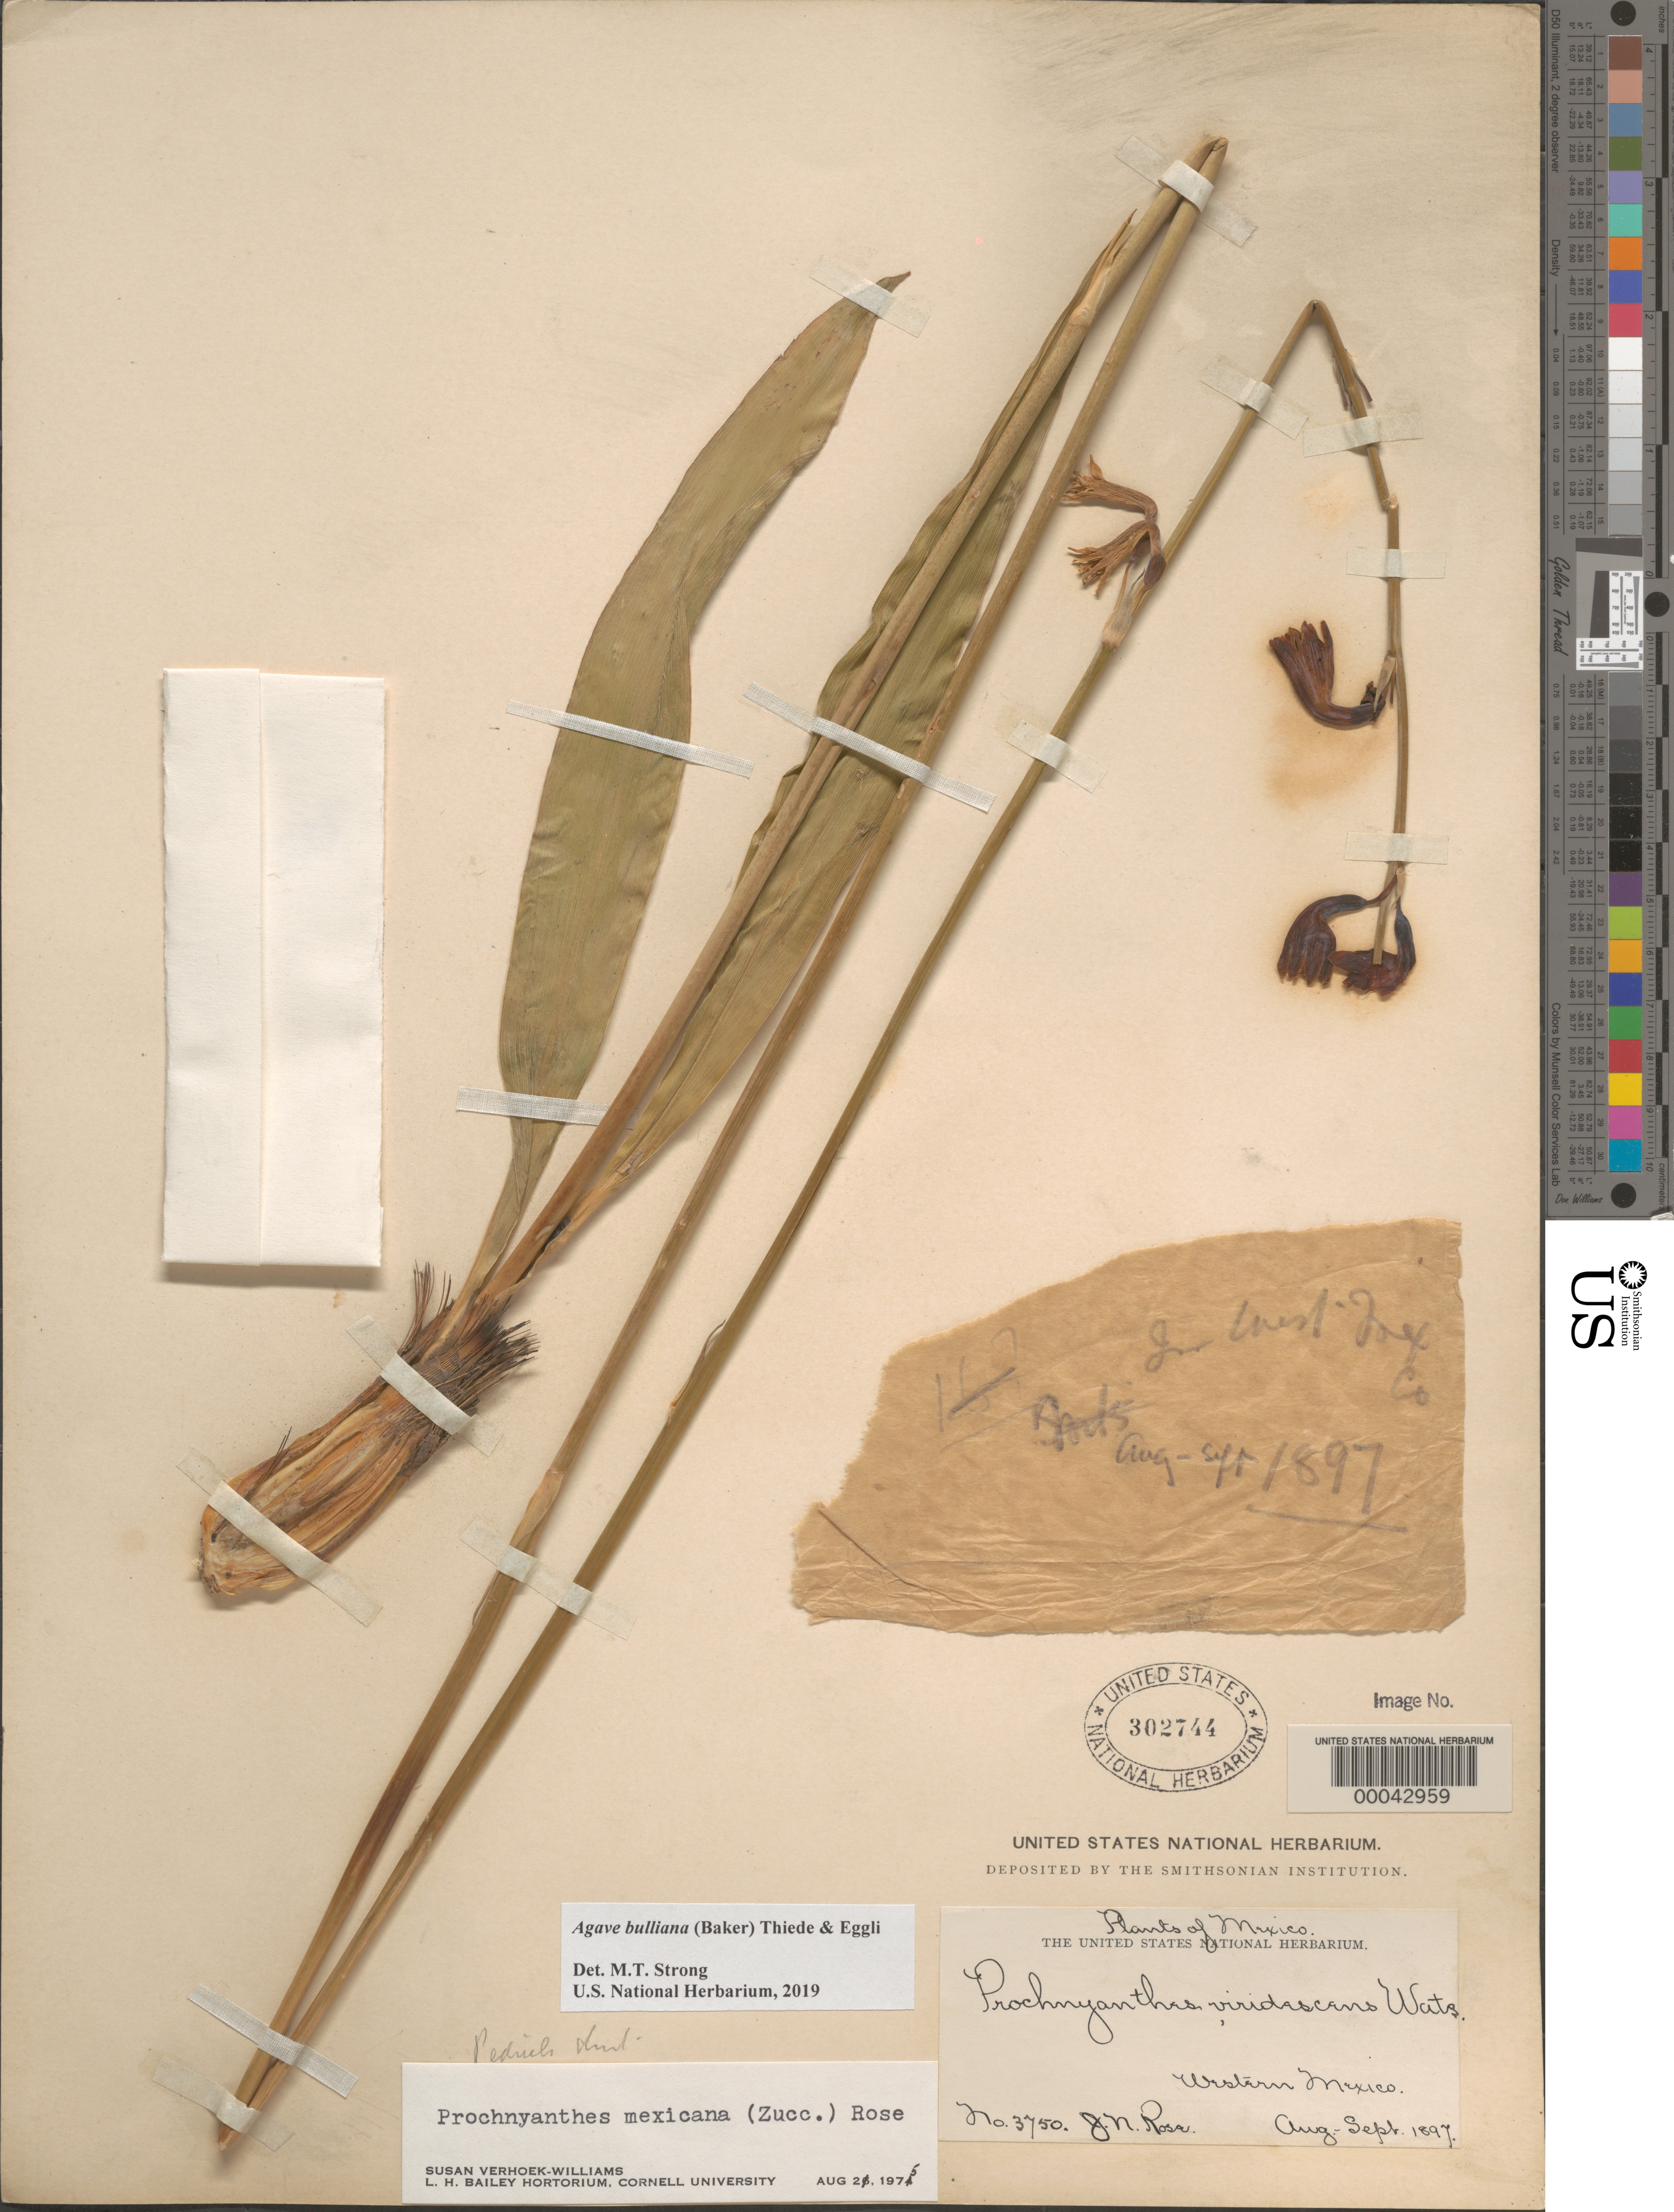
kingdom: Plantae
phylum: Tracheophyta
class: Liliopsida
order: Asparagales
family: Asparagaceae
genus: Agave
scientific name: Agave bulliana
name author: (Baker) Thiede & Eggli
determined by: Strong, Mark T., (BOT), Smithsonian Institution - National Museum of Natural History (UNITED STATES)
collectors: J. N. Rose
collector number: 3750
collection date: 1897-08/1897-09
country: Mexico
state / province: Jalisco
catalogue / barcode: US 302744